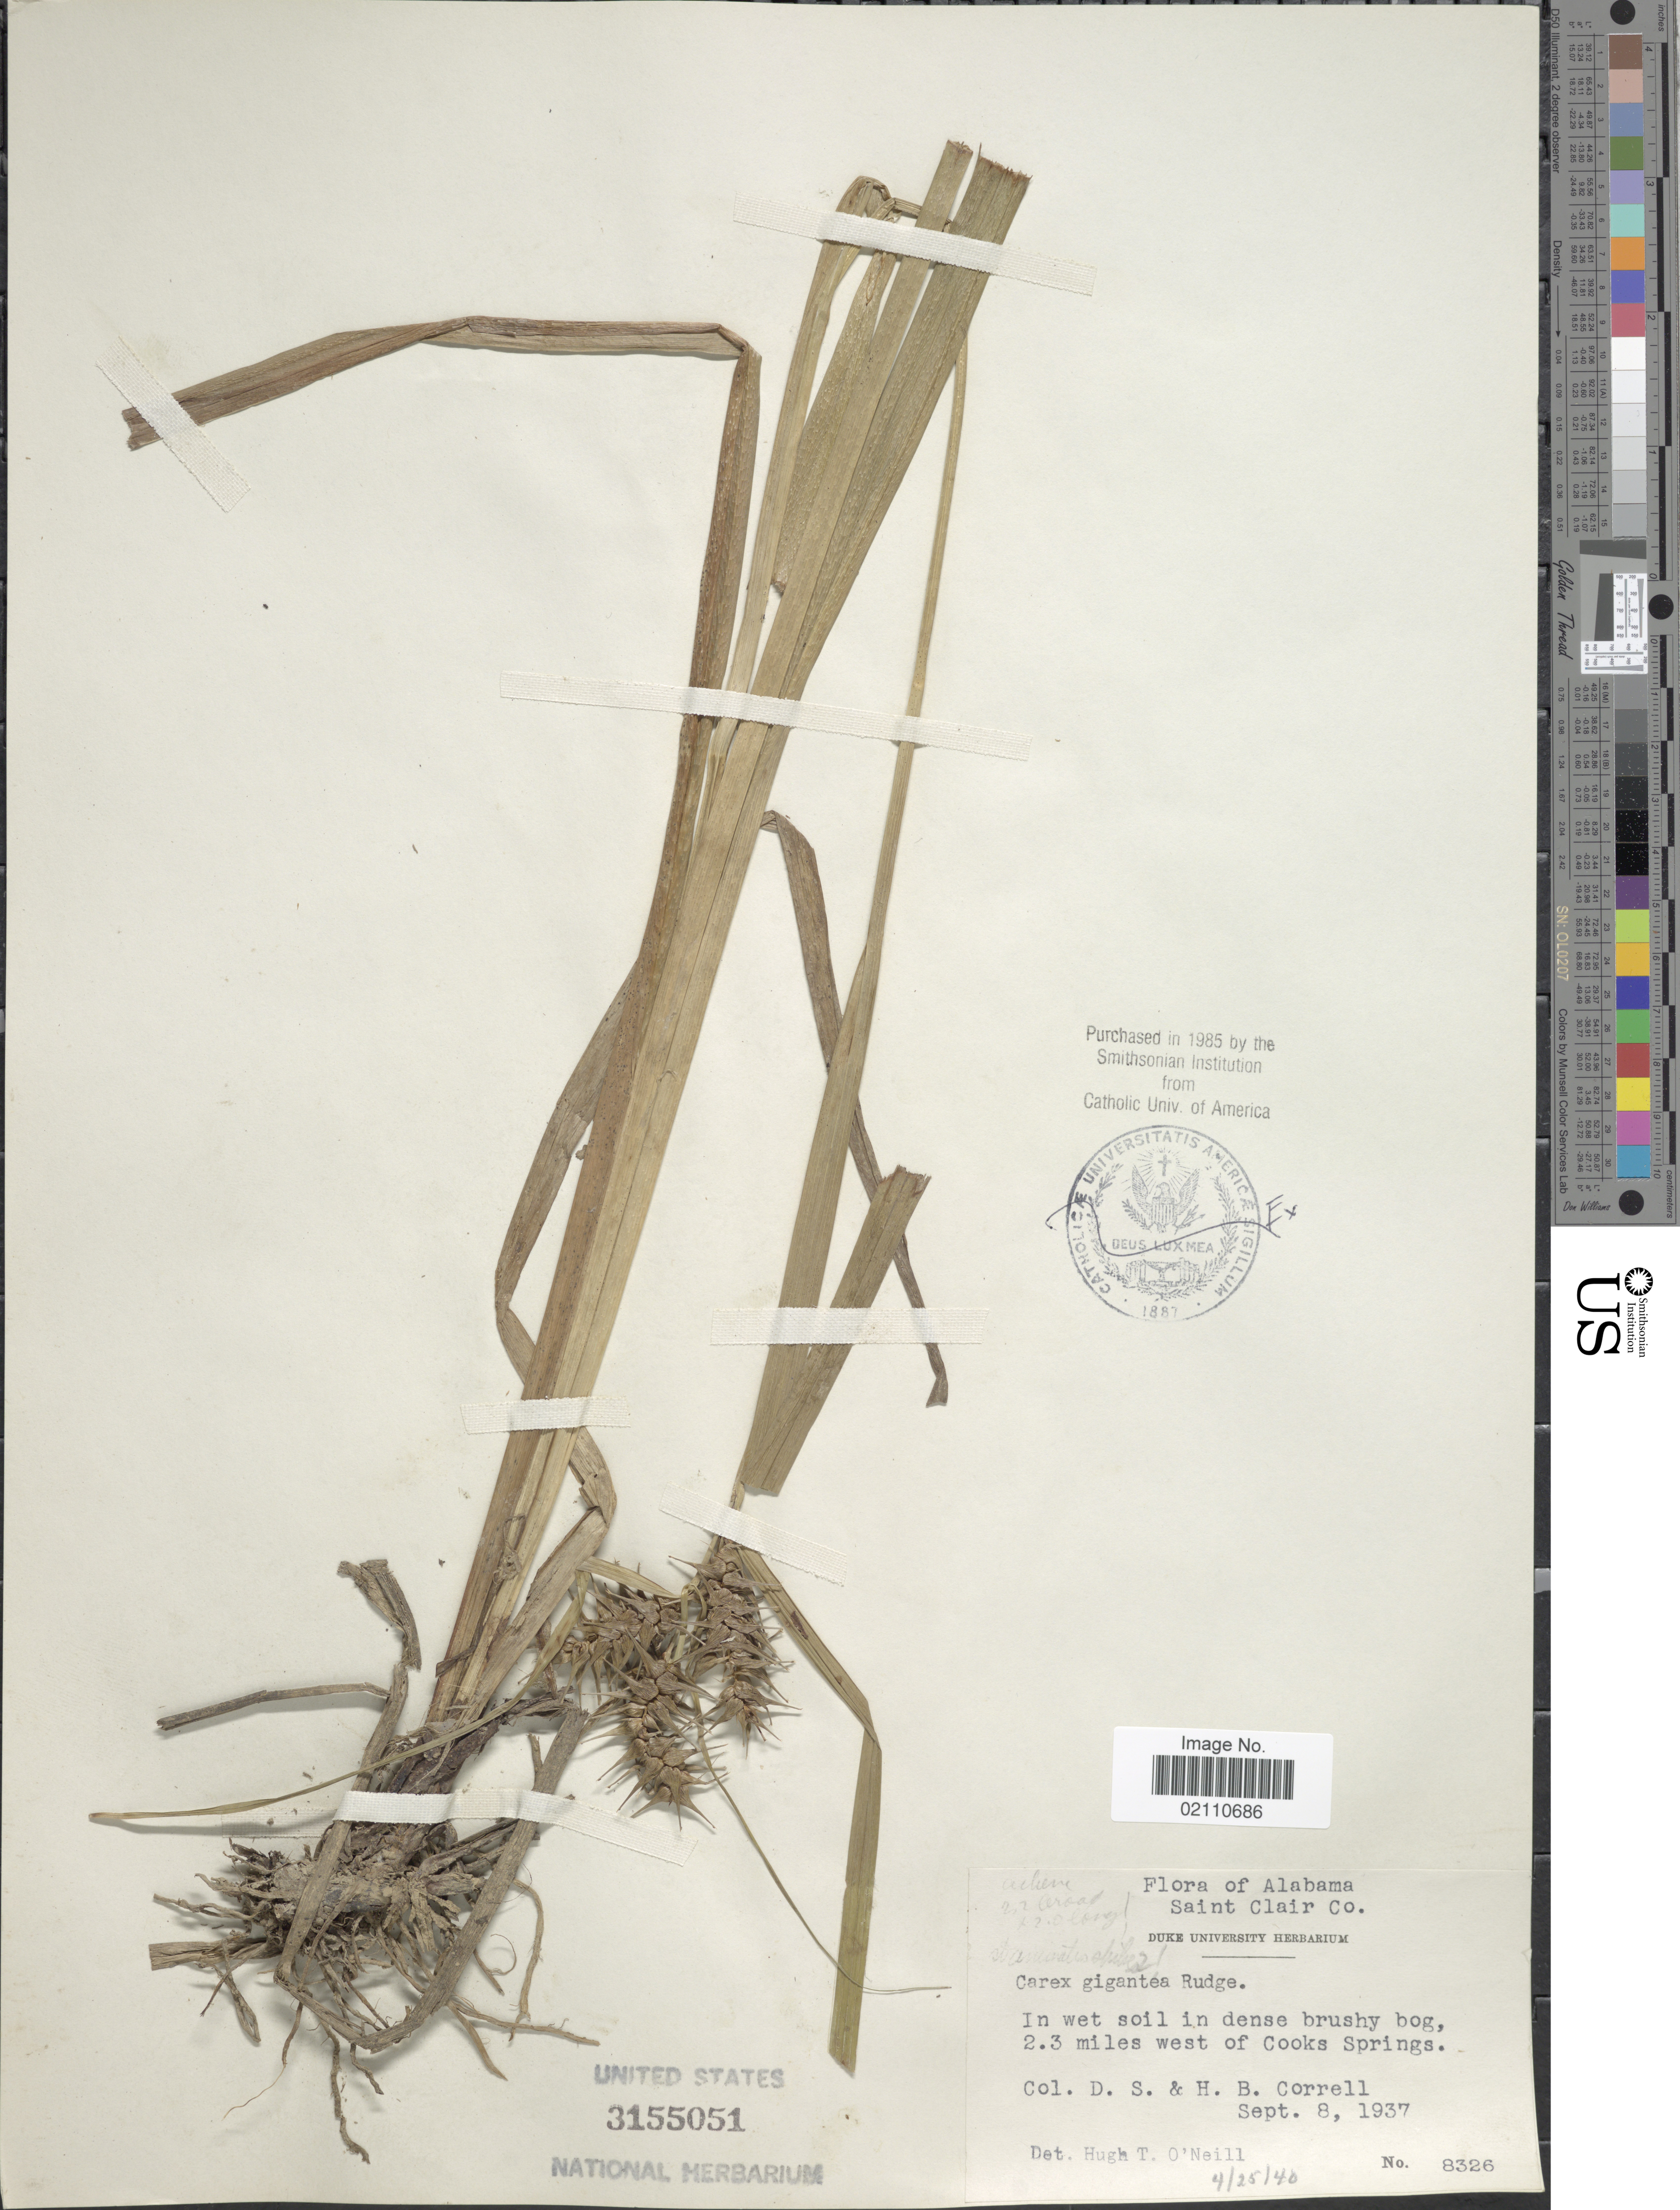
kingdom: Plantae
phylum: Tracheophyta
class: Liliopsida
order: Poales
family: Cyperaceae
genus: Carex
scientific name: Carex gigantea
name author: Rudge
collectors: D. S. Correll & H. Correll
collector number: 8326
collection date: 1937-09-08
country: United States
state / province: Alabama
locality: Saint Clair Co., in wet soil in dense brushy bog, 2.3 miles west of Cooks Springs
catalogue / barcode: US 3155051